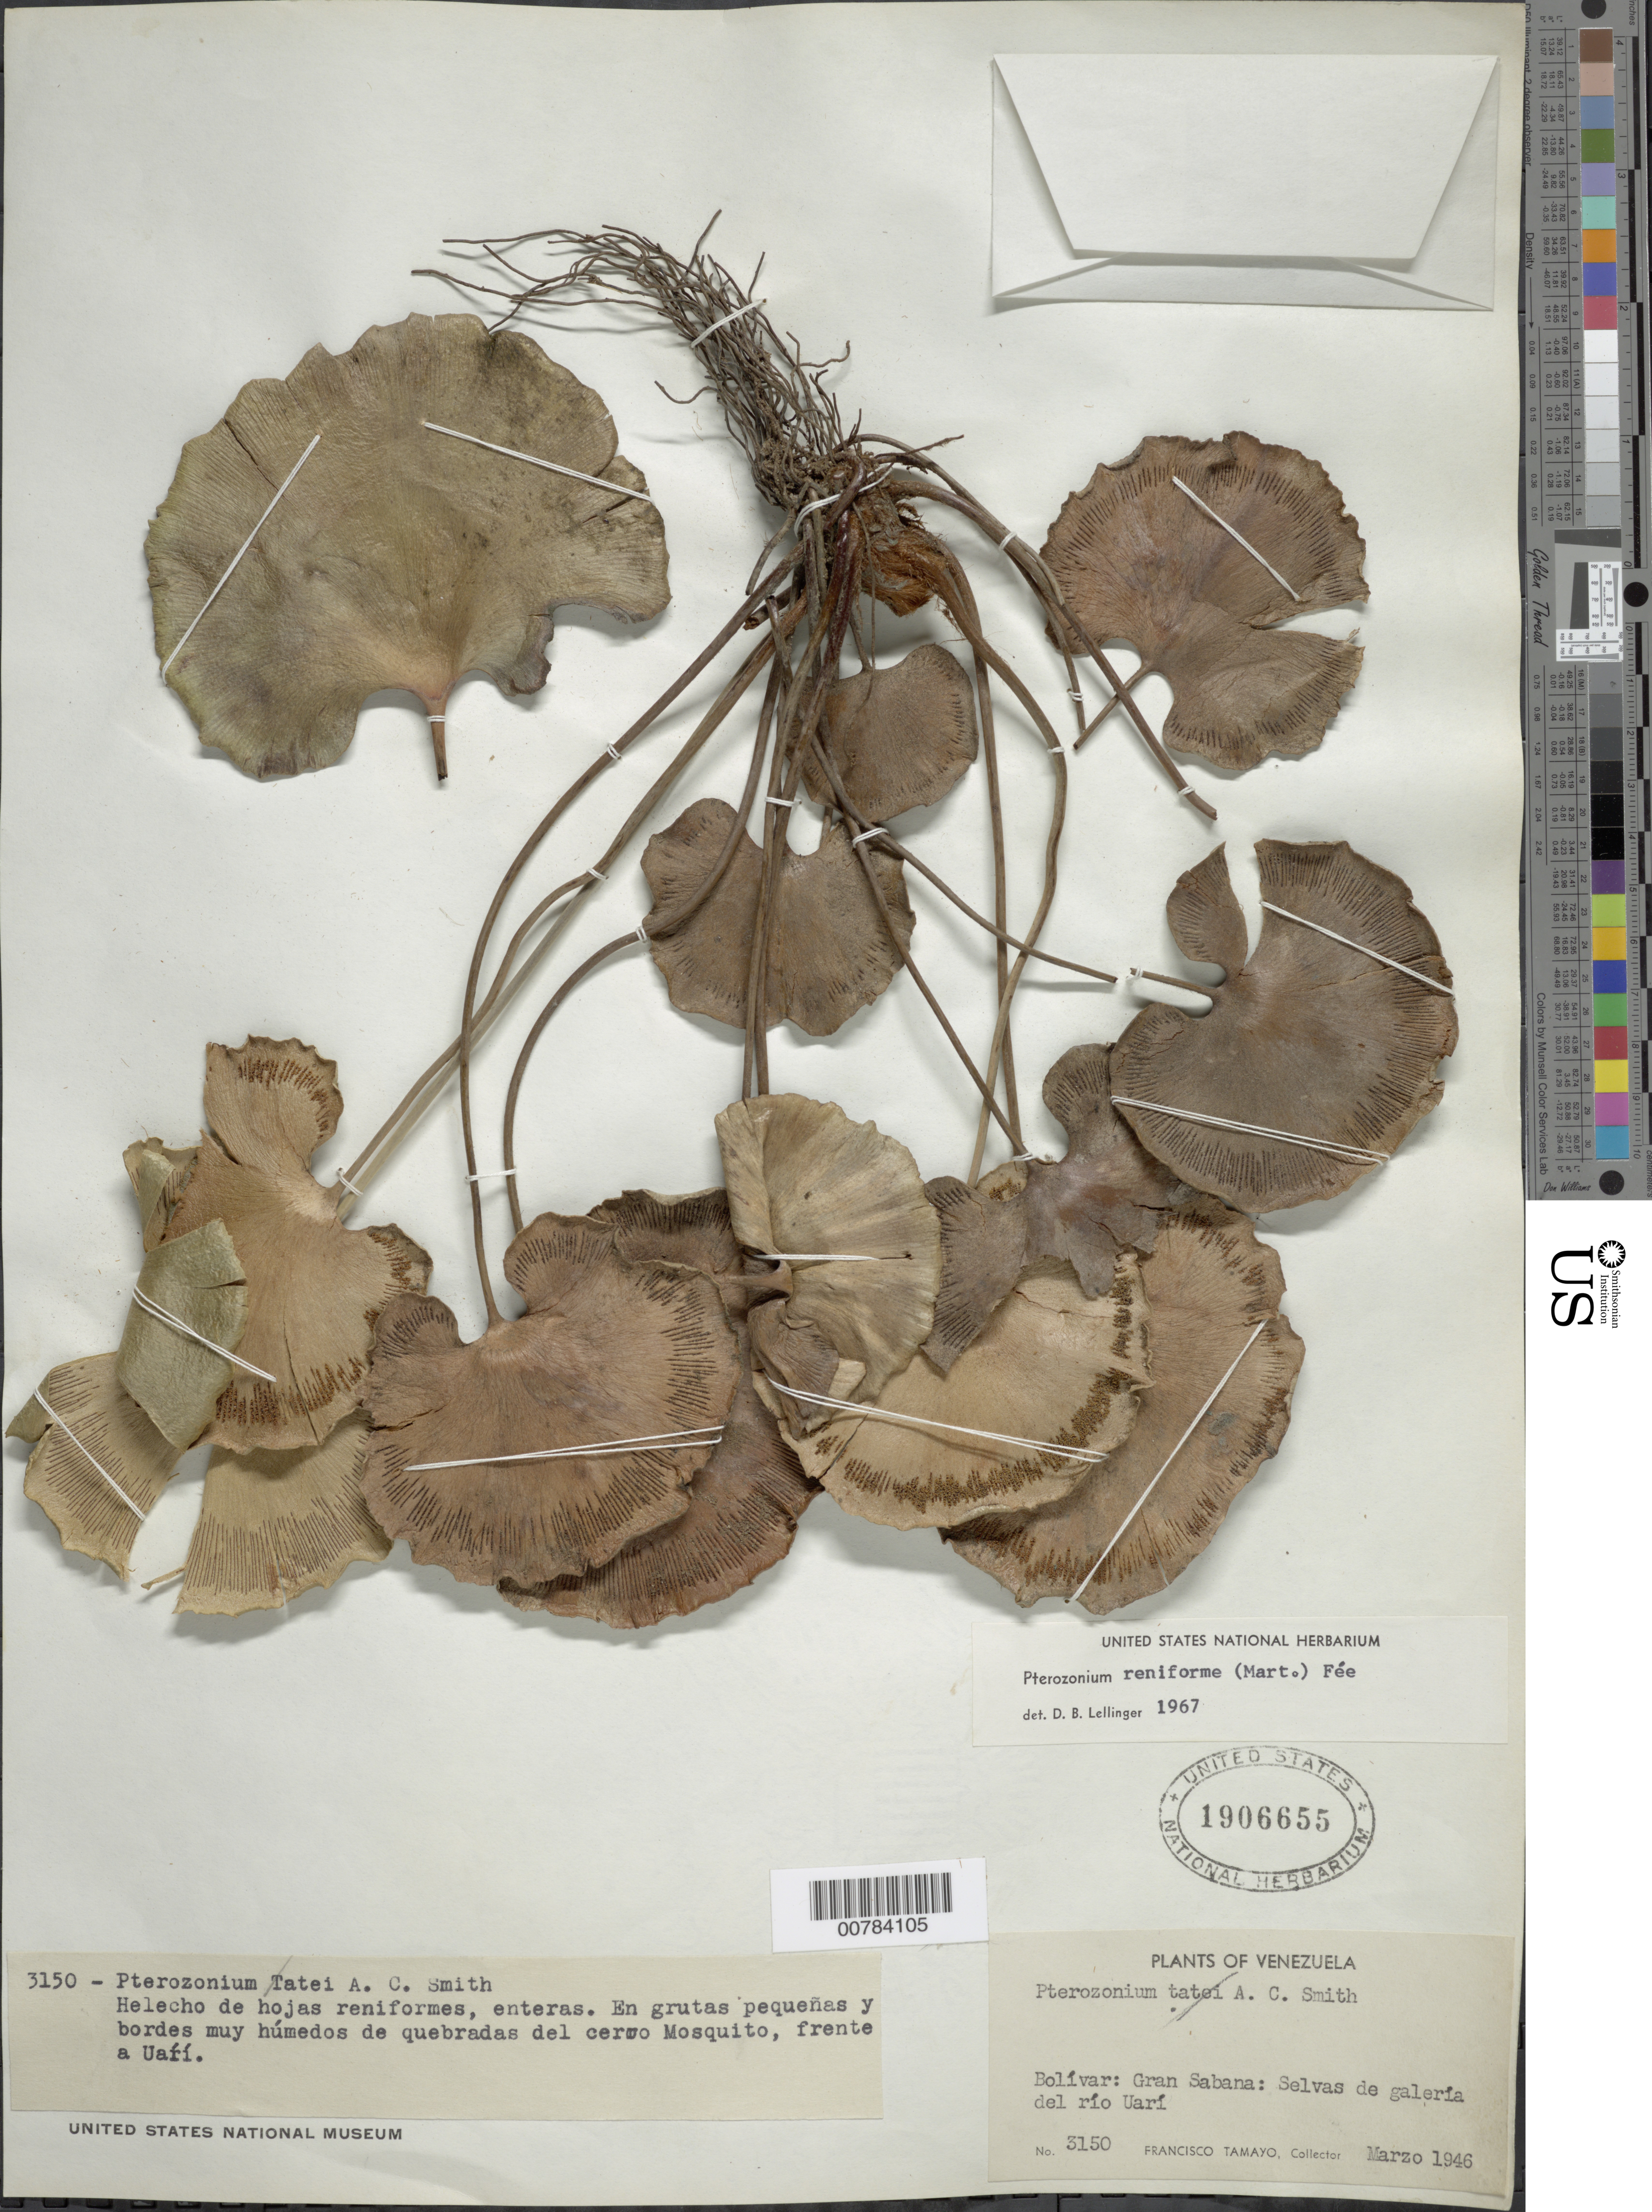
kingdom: Plantae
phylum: Tracheophyta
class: Polypodiopsida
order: Polypodiales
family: Pteridaceae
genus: Pterozonium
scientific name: Pterozonium reniforme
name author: (Mart.) Fée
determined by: Lellinger, David B., (BOT), Smithsonian Institution - National Museum of Natural History (UNITED STATES)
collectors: F. Tamayo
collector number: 3150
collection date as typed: Mar-46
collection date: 1946-03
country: Venezuela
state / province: Bolívar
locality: Gran Sabana, Río Uarí, Mosquito, frente a Uarí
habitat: Selvas del galeria, en grutas pequenas y bordes muy humedos de quebradas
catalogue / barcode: US 1906655